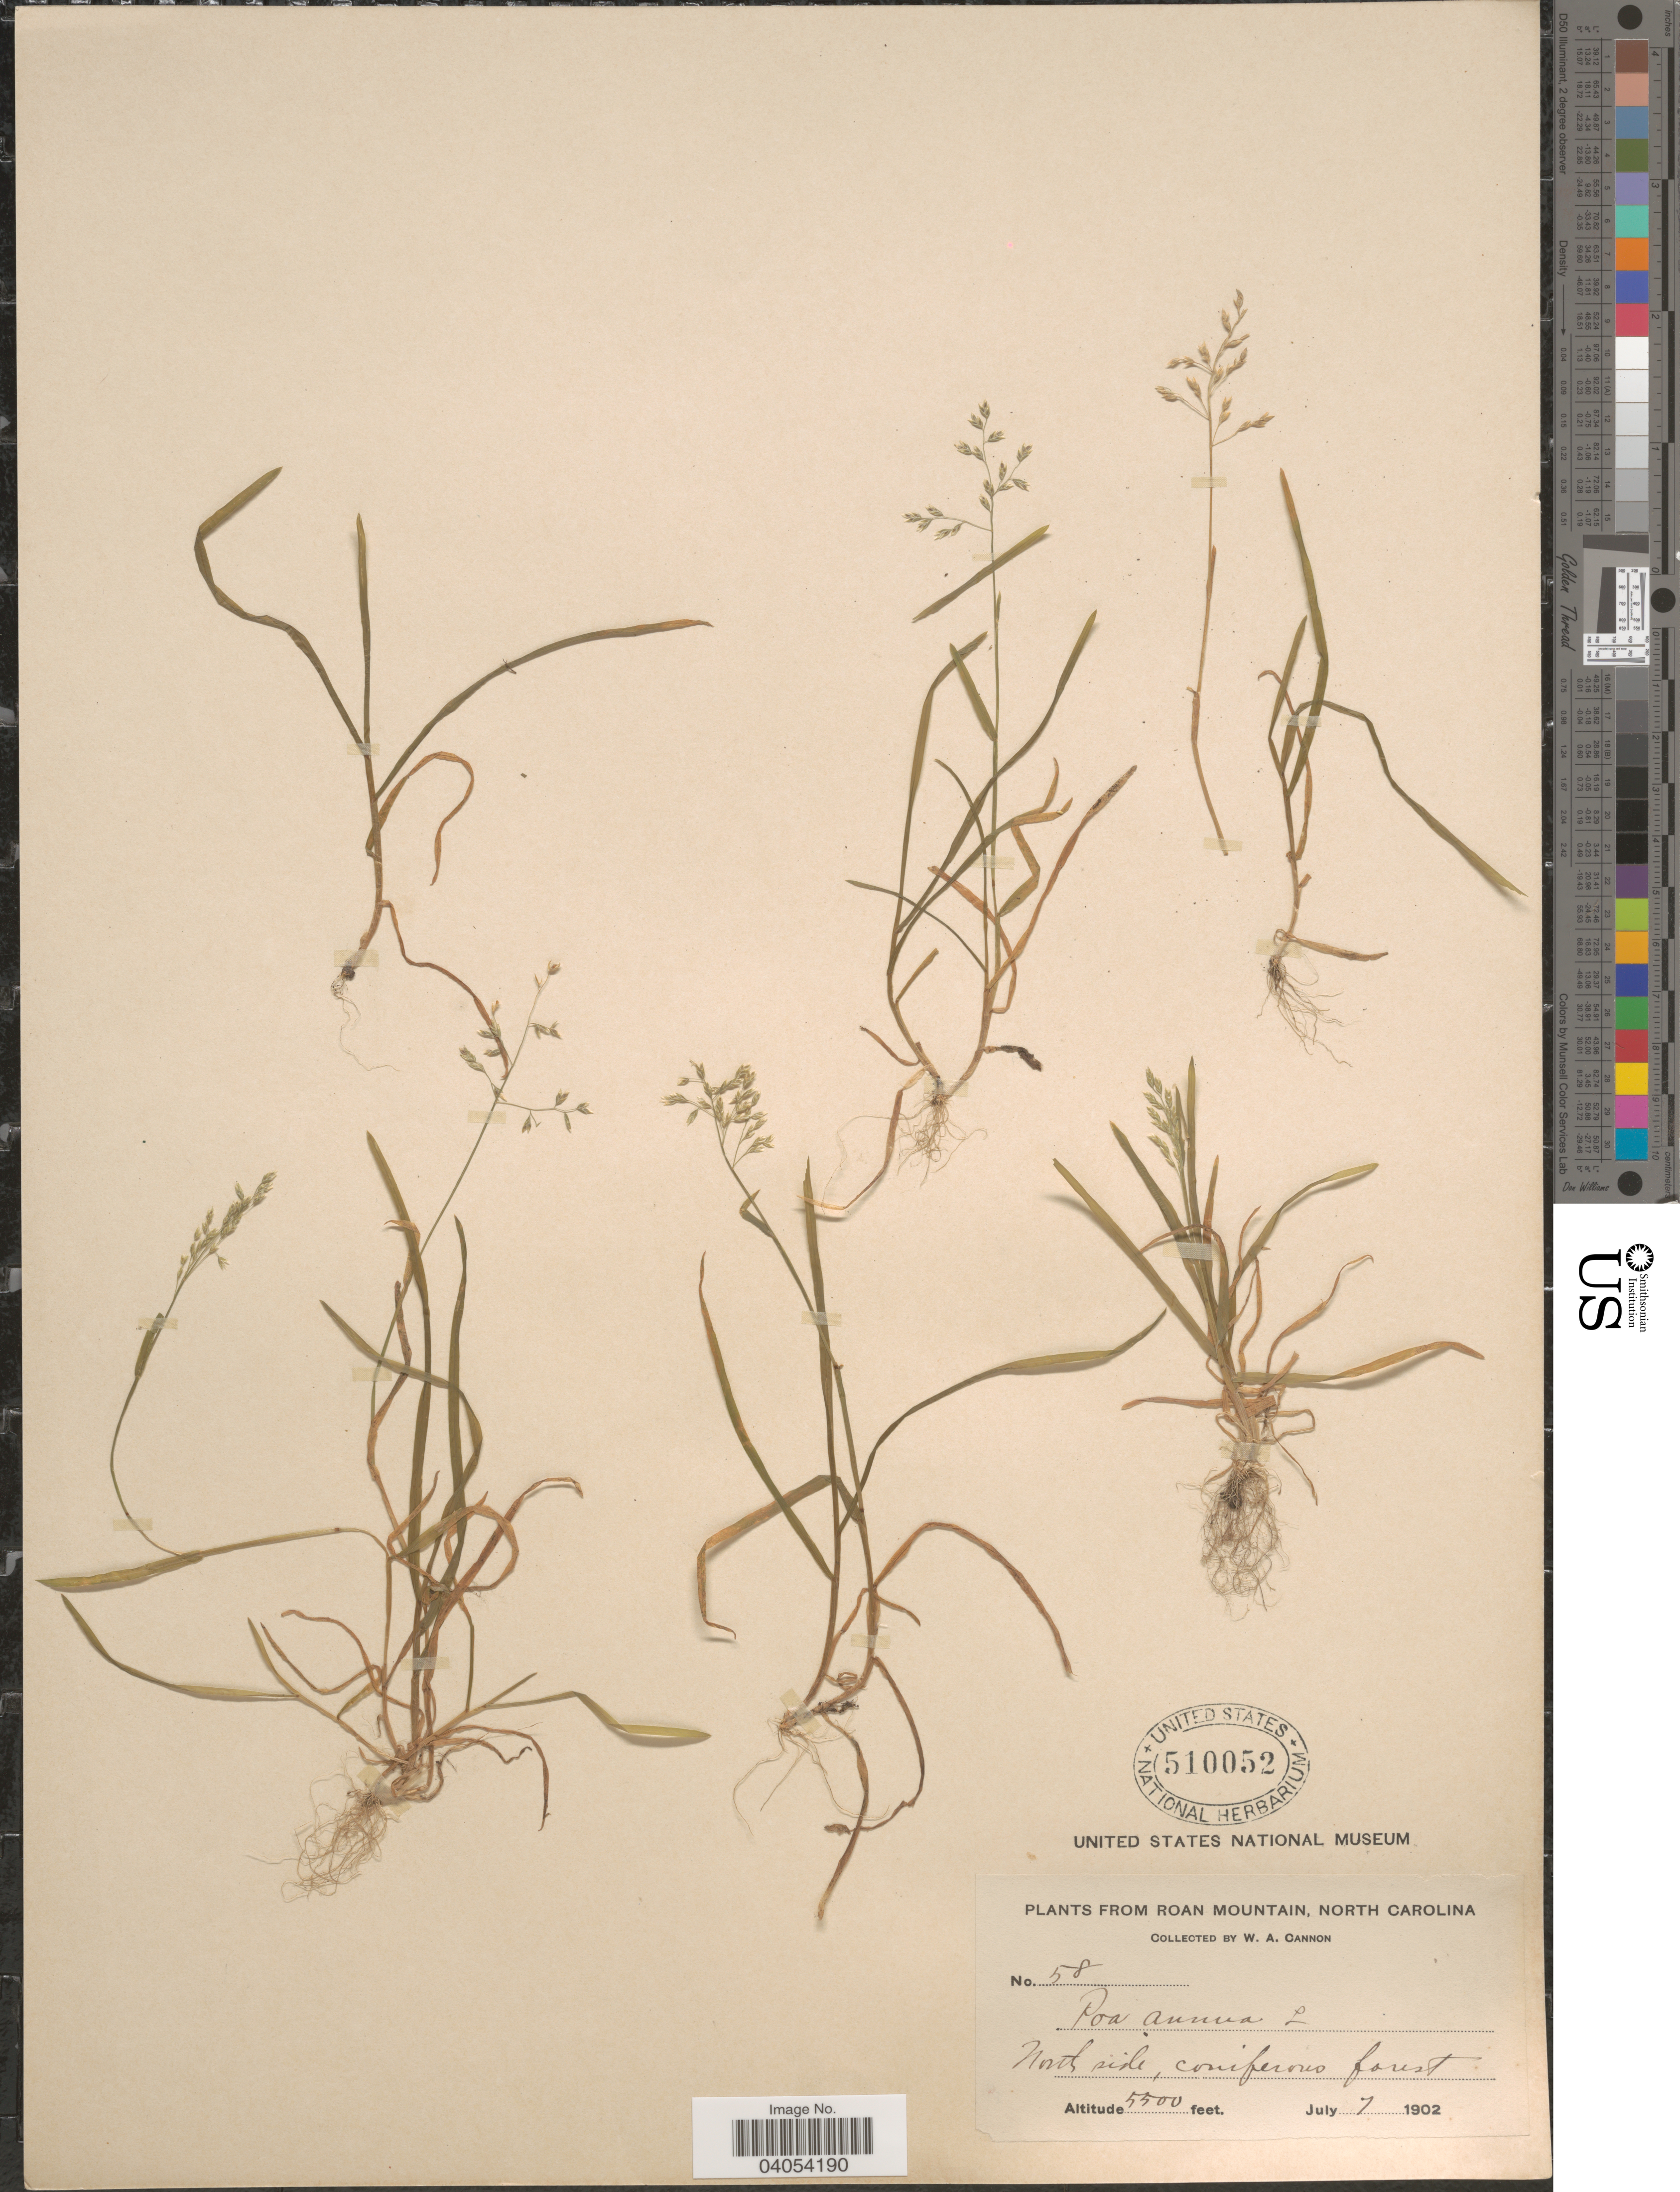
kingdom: Plantae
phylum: Tracheophyta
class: Liliopsida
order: Poales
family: Poaceae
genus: Poa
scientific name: Poa annua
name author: L.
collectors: W. Cannon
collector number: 58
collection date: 1902-07-07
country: United States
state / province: North Carolina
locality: Roan Mountain. North side, Coniferous forest.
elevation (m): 1676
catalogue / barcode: US 510052